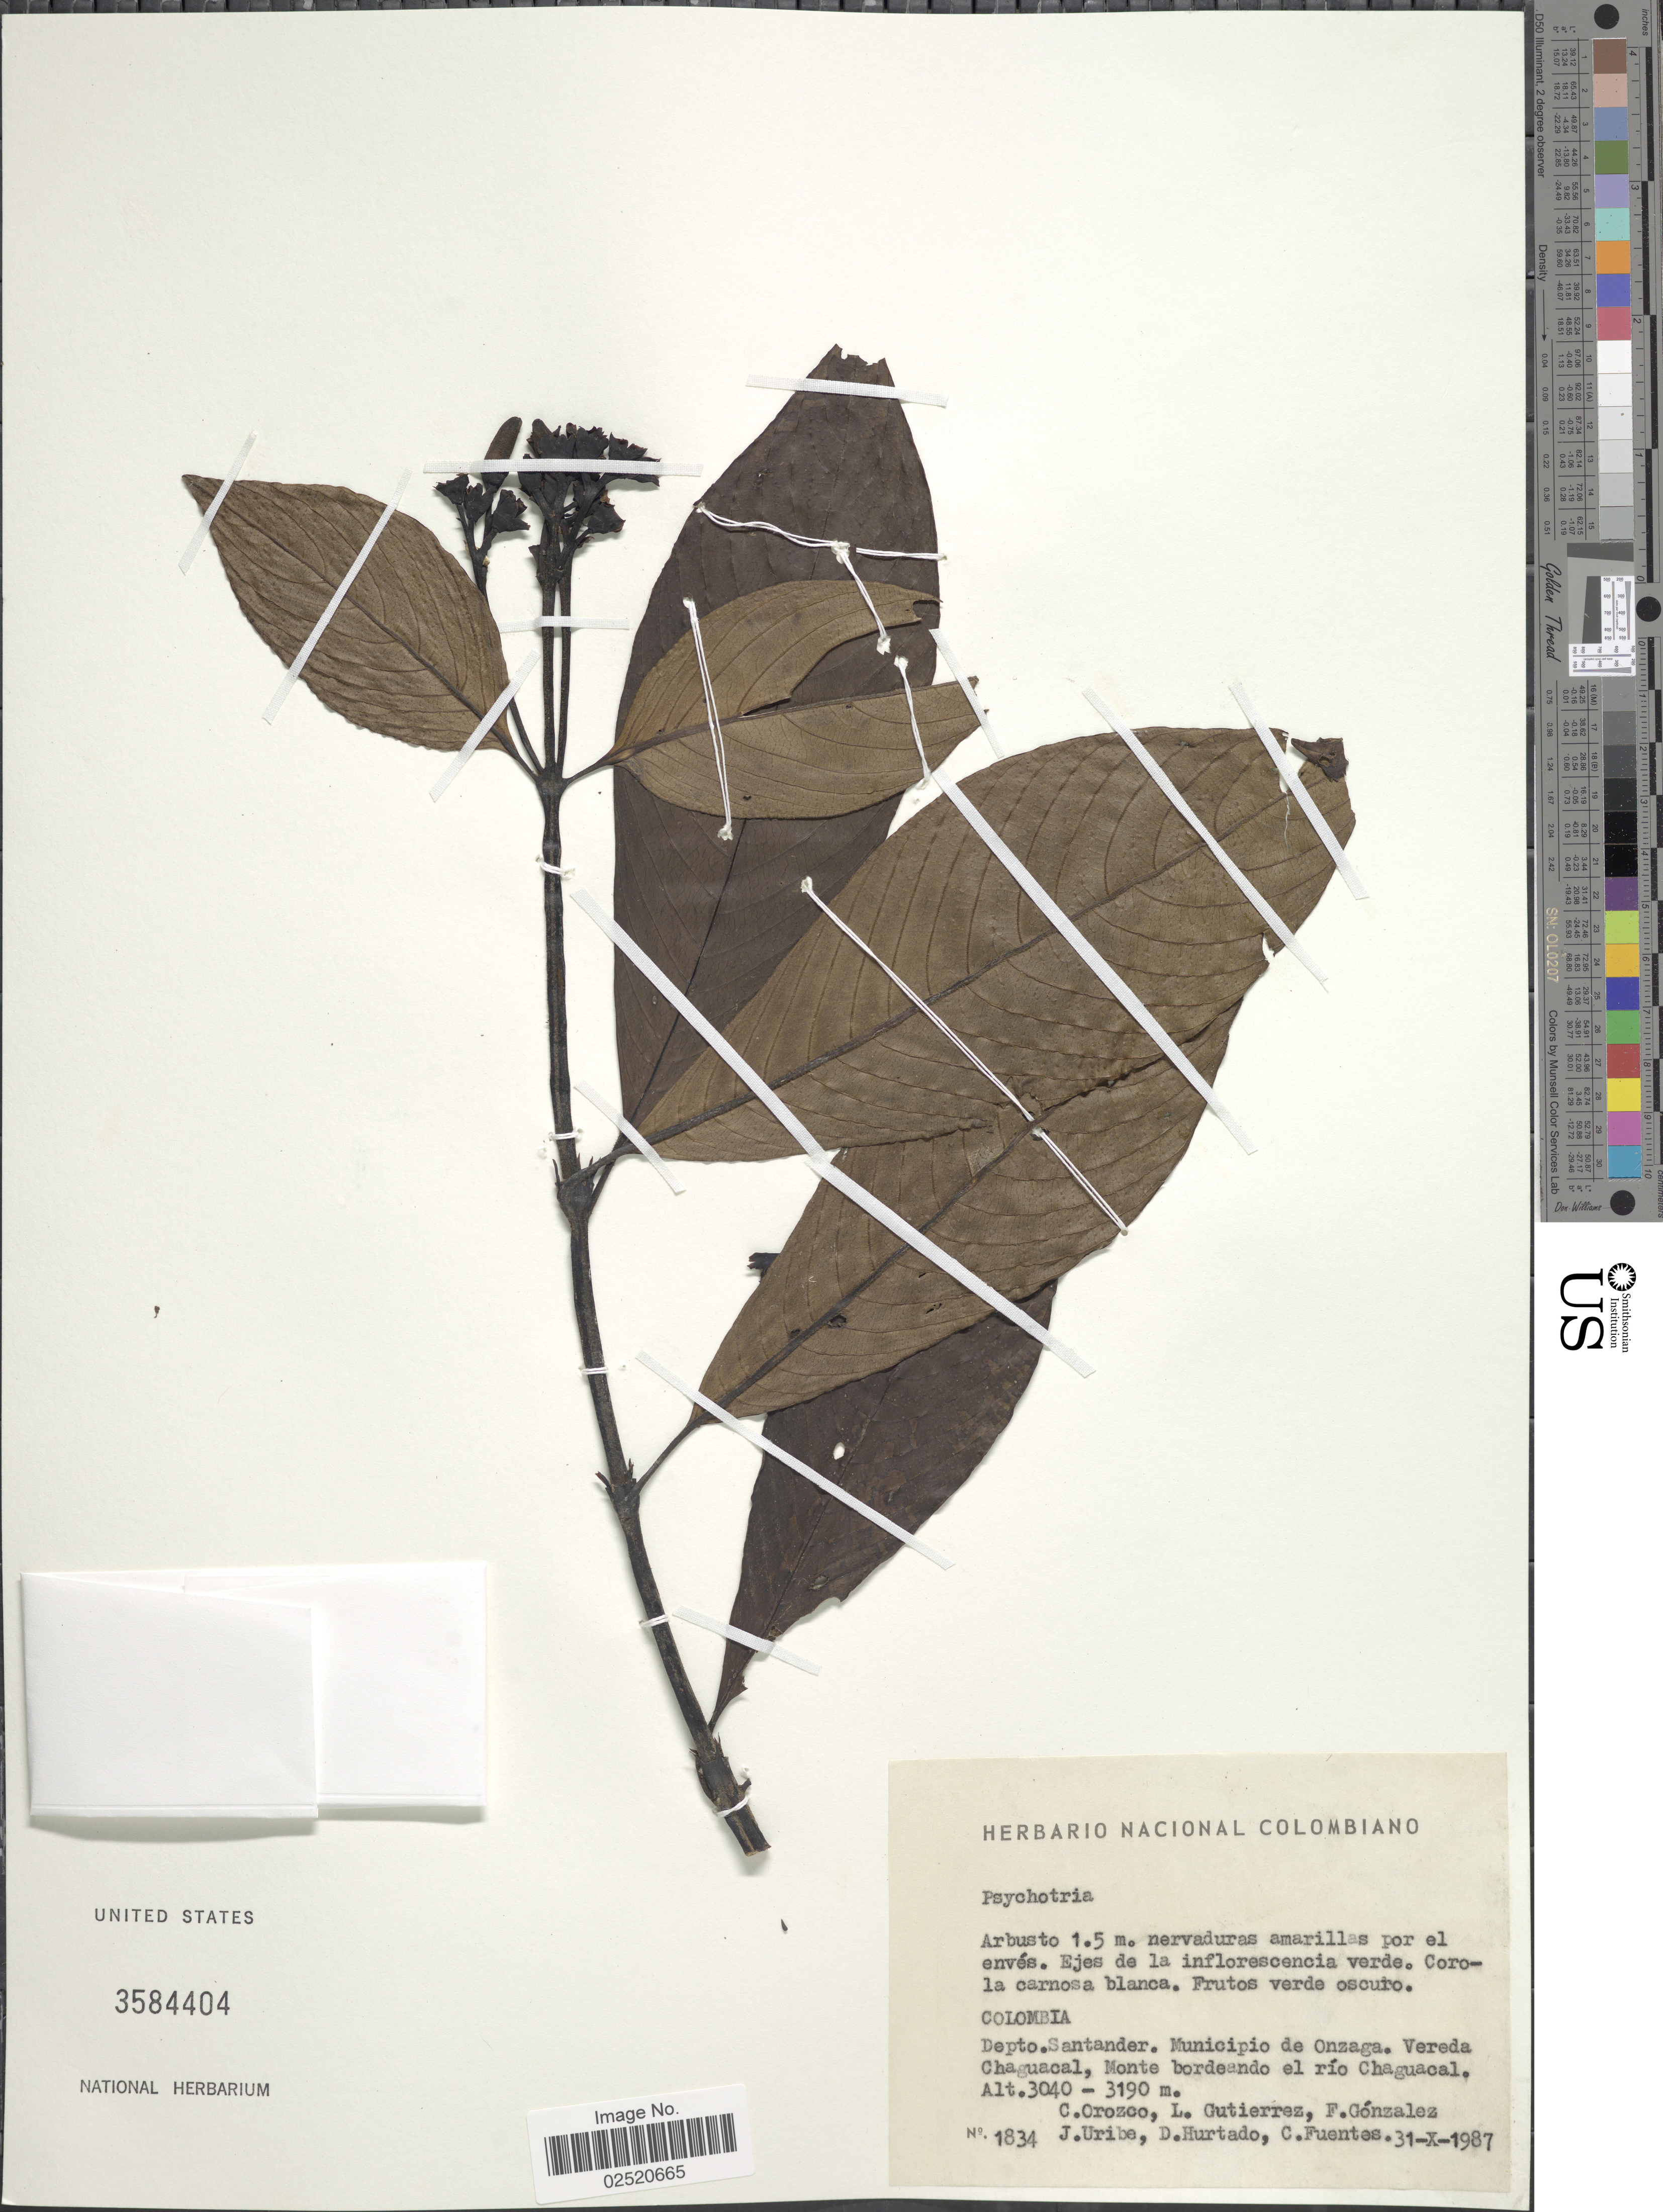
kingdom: Plantae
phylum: Tracheophyta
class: Magnoliopsida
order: Gentianales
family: Rubiaceae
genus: Psychotria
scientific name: Psychotria sp.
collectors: C. I. Orozco, L. Gutiérrez, F. A. González, J. Uribe & et al.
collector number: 1834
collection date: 1987-10-31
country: Colombia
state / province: Santander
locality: Municipio de Onzaga. Vereda Chaguacal, Monte bordeando el río Chaguacal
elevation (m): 3040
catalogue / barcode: US 3584404